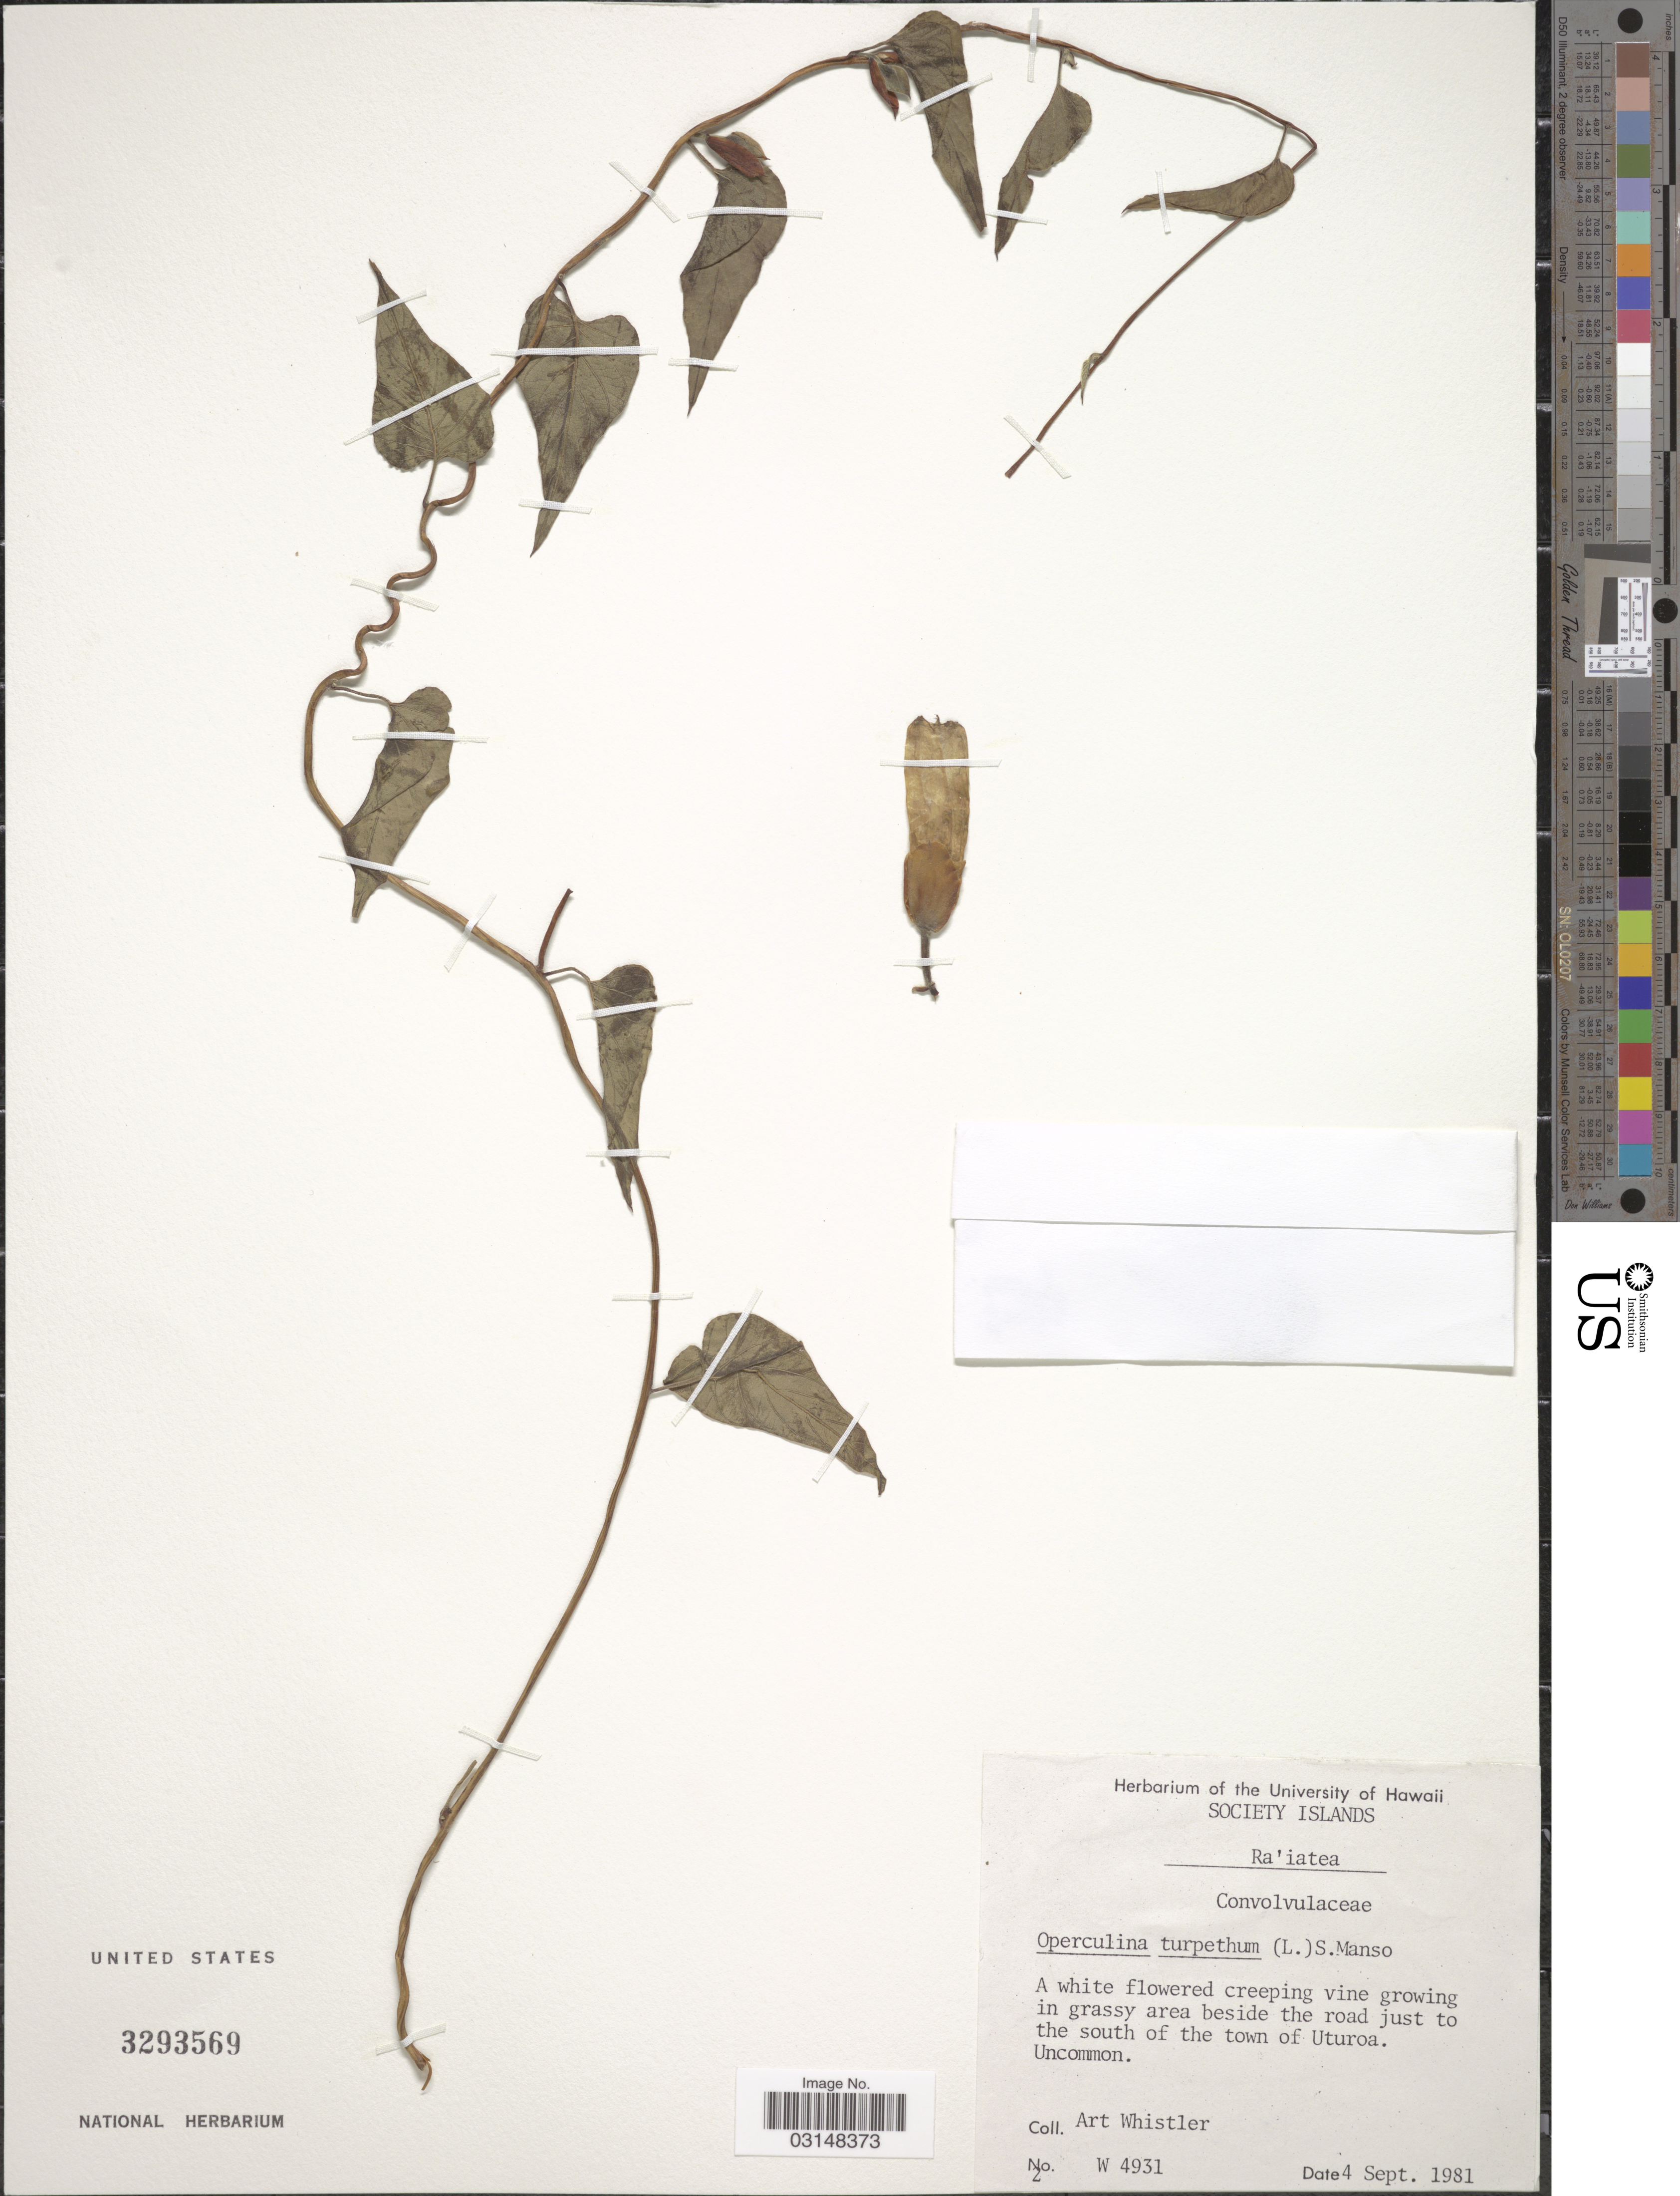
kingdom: Plantae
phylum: Tracheophyta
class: Magnoliopsida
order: Solanales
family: Convolvulaceae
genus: Operculina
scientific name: Operculina turpethum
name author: (L.) Silva Manso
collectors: A. Whistler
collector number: W4931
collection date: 1981-09-04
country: French Polynesia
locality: Society Islands, Ra'iatea, area beside the road just to the south of the town of Ututoa.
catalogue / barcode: US 3293569